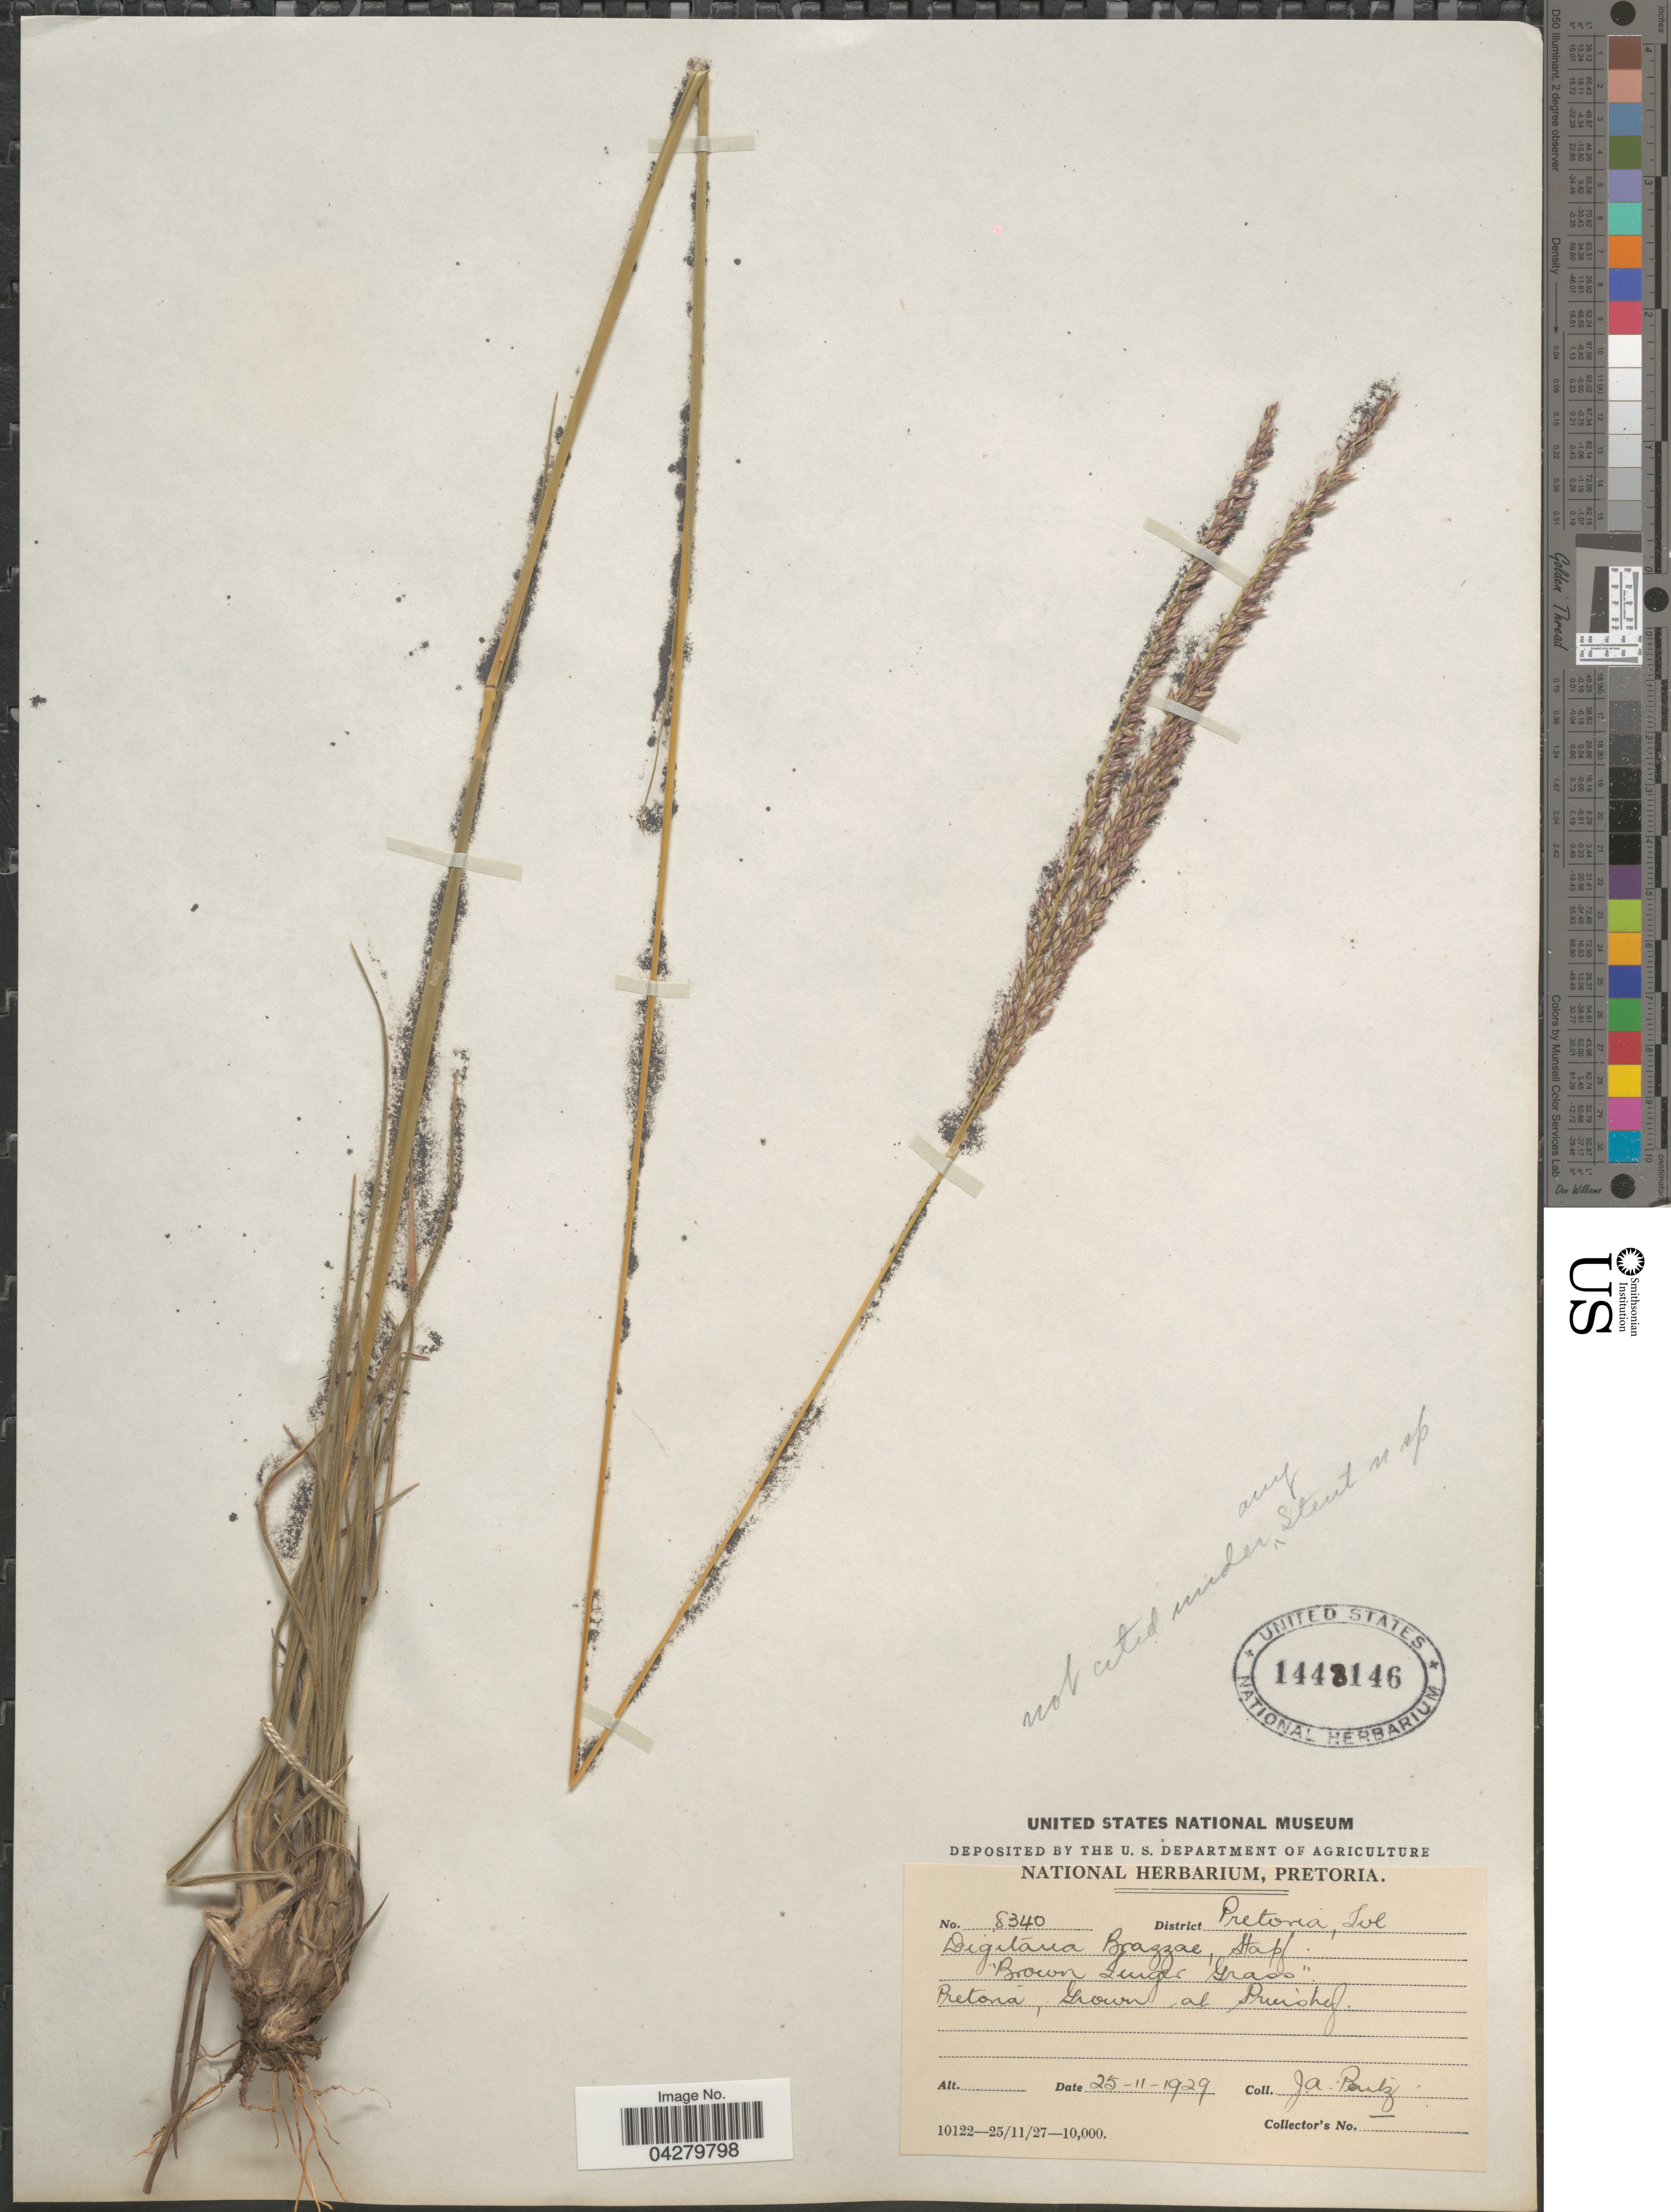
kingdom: Plantae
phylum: Tracheophyta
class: Liliopsida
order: Poales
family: Poaceae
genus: Digitaria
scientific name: Digitaria brazzae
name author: (Franch.) Stapf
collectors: J. Pentz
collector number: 8340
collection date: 1929-11-25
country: South Africa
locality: District, Tvl. Pretoria, Grown at Prinshof.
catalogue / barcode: US 1448146